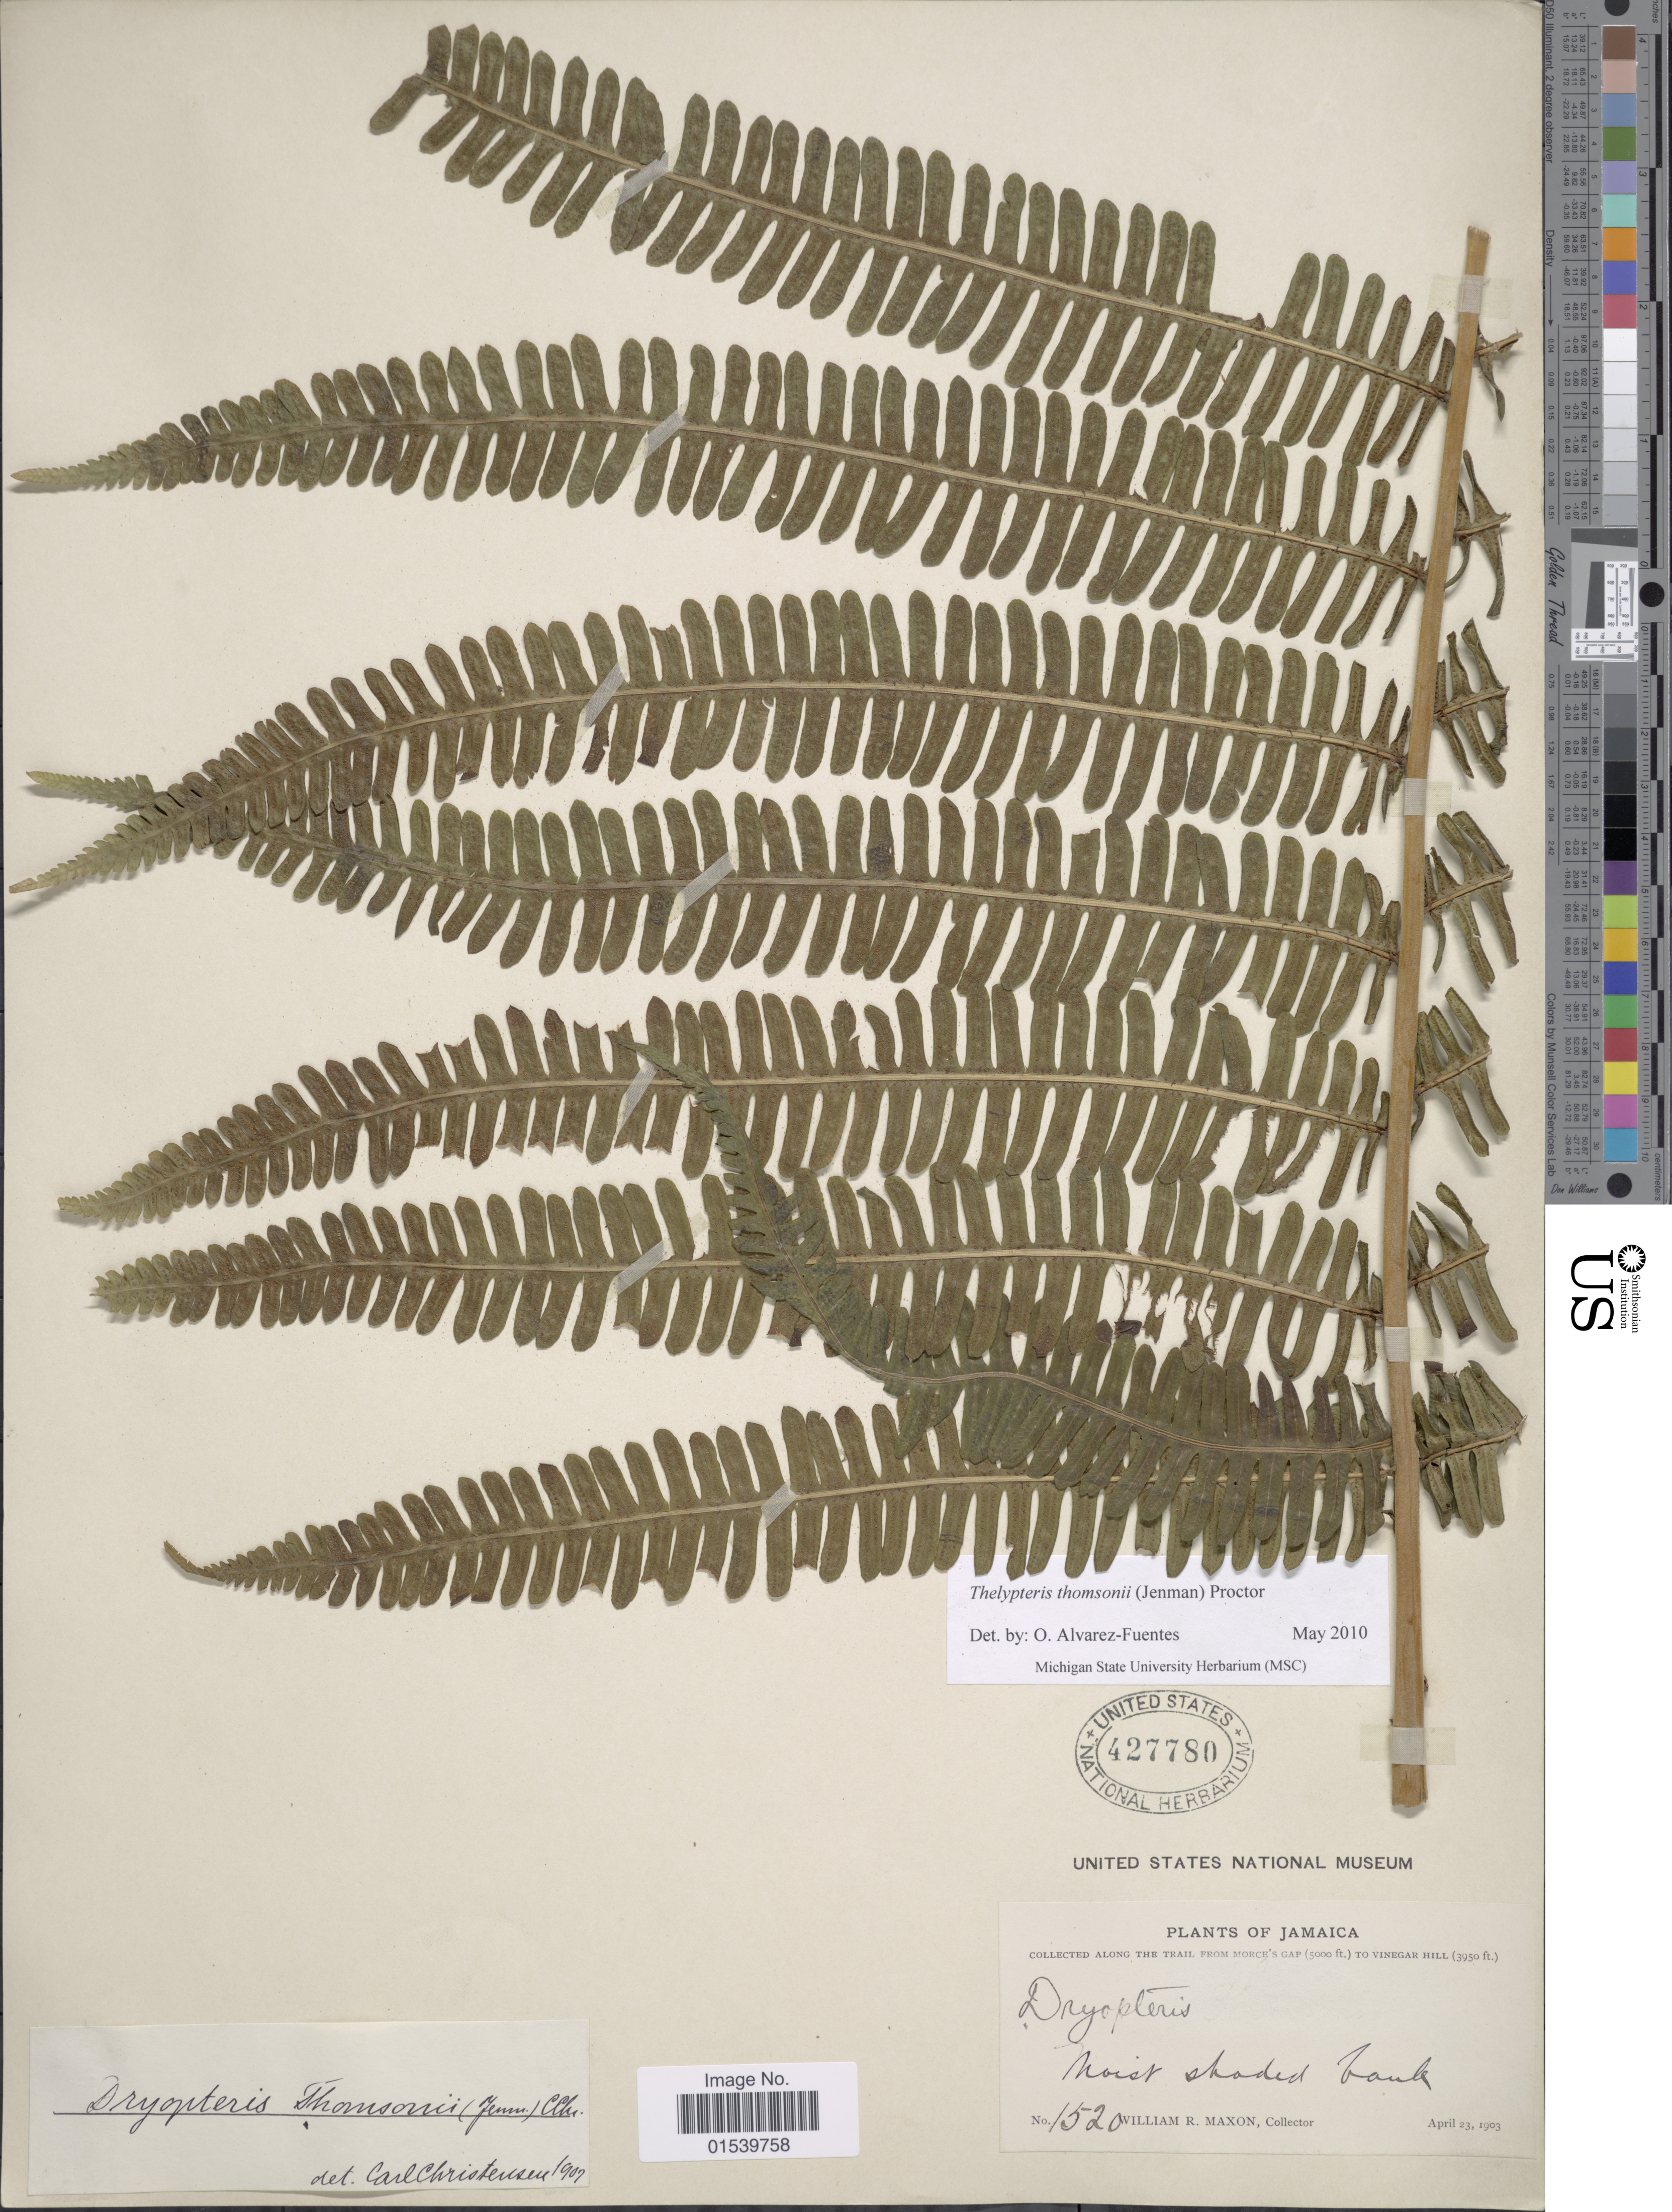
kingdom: Plantae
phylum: Tracheophyta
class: Polypodiopsida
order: Polypodiales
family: Thelypteridaceae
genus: Amauropelta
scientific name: Amauropelta thomsonii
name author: (Jenman) Pic. Serm.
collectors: W. R. Maxon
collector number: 1520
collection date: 1903-04-23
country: Jamaica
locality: Along the trail from Morce's Gap to Vinegar Hill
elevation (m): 1204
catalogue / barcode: US 427780